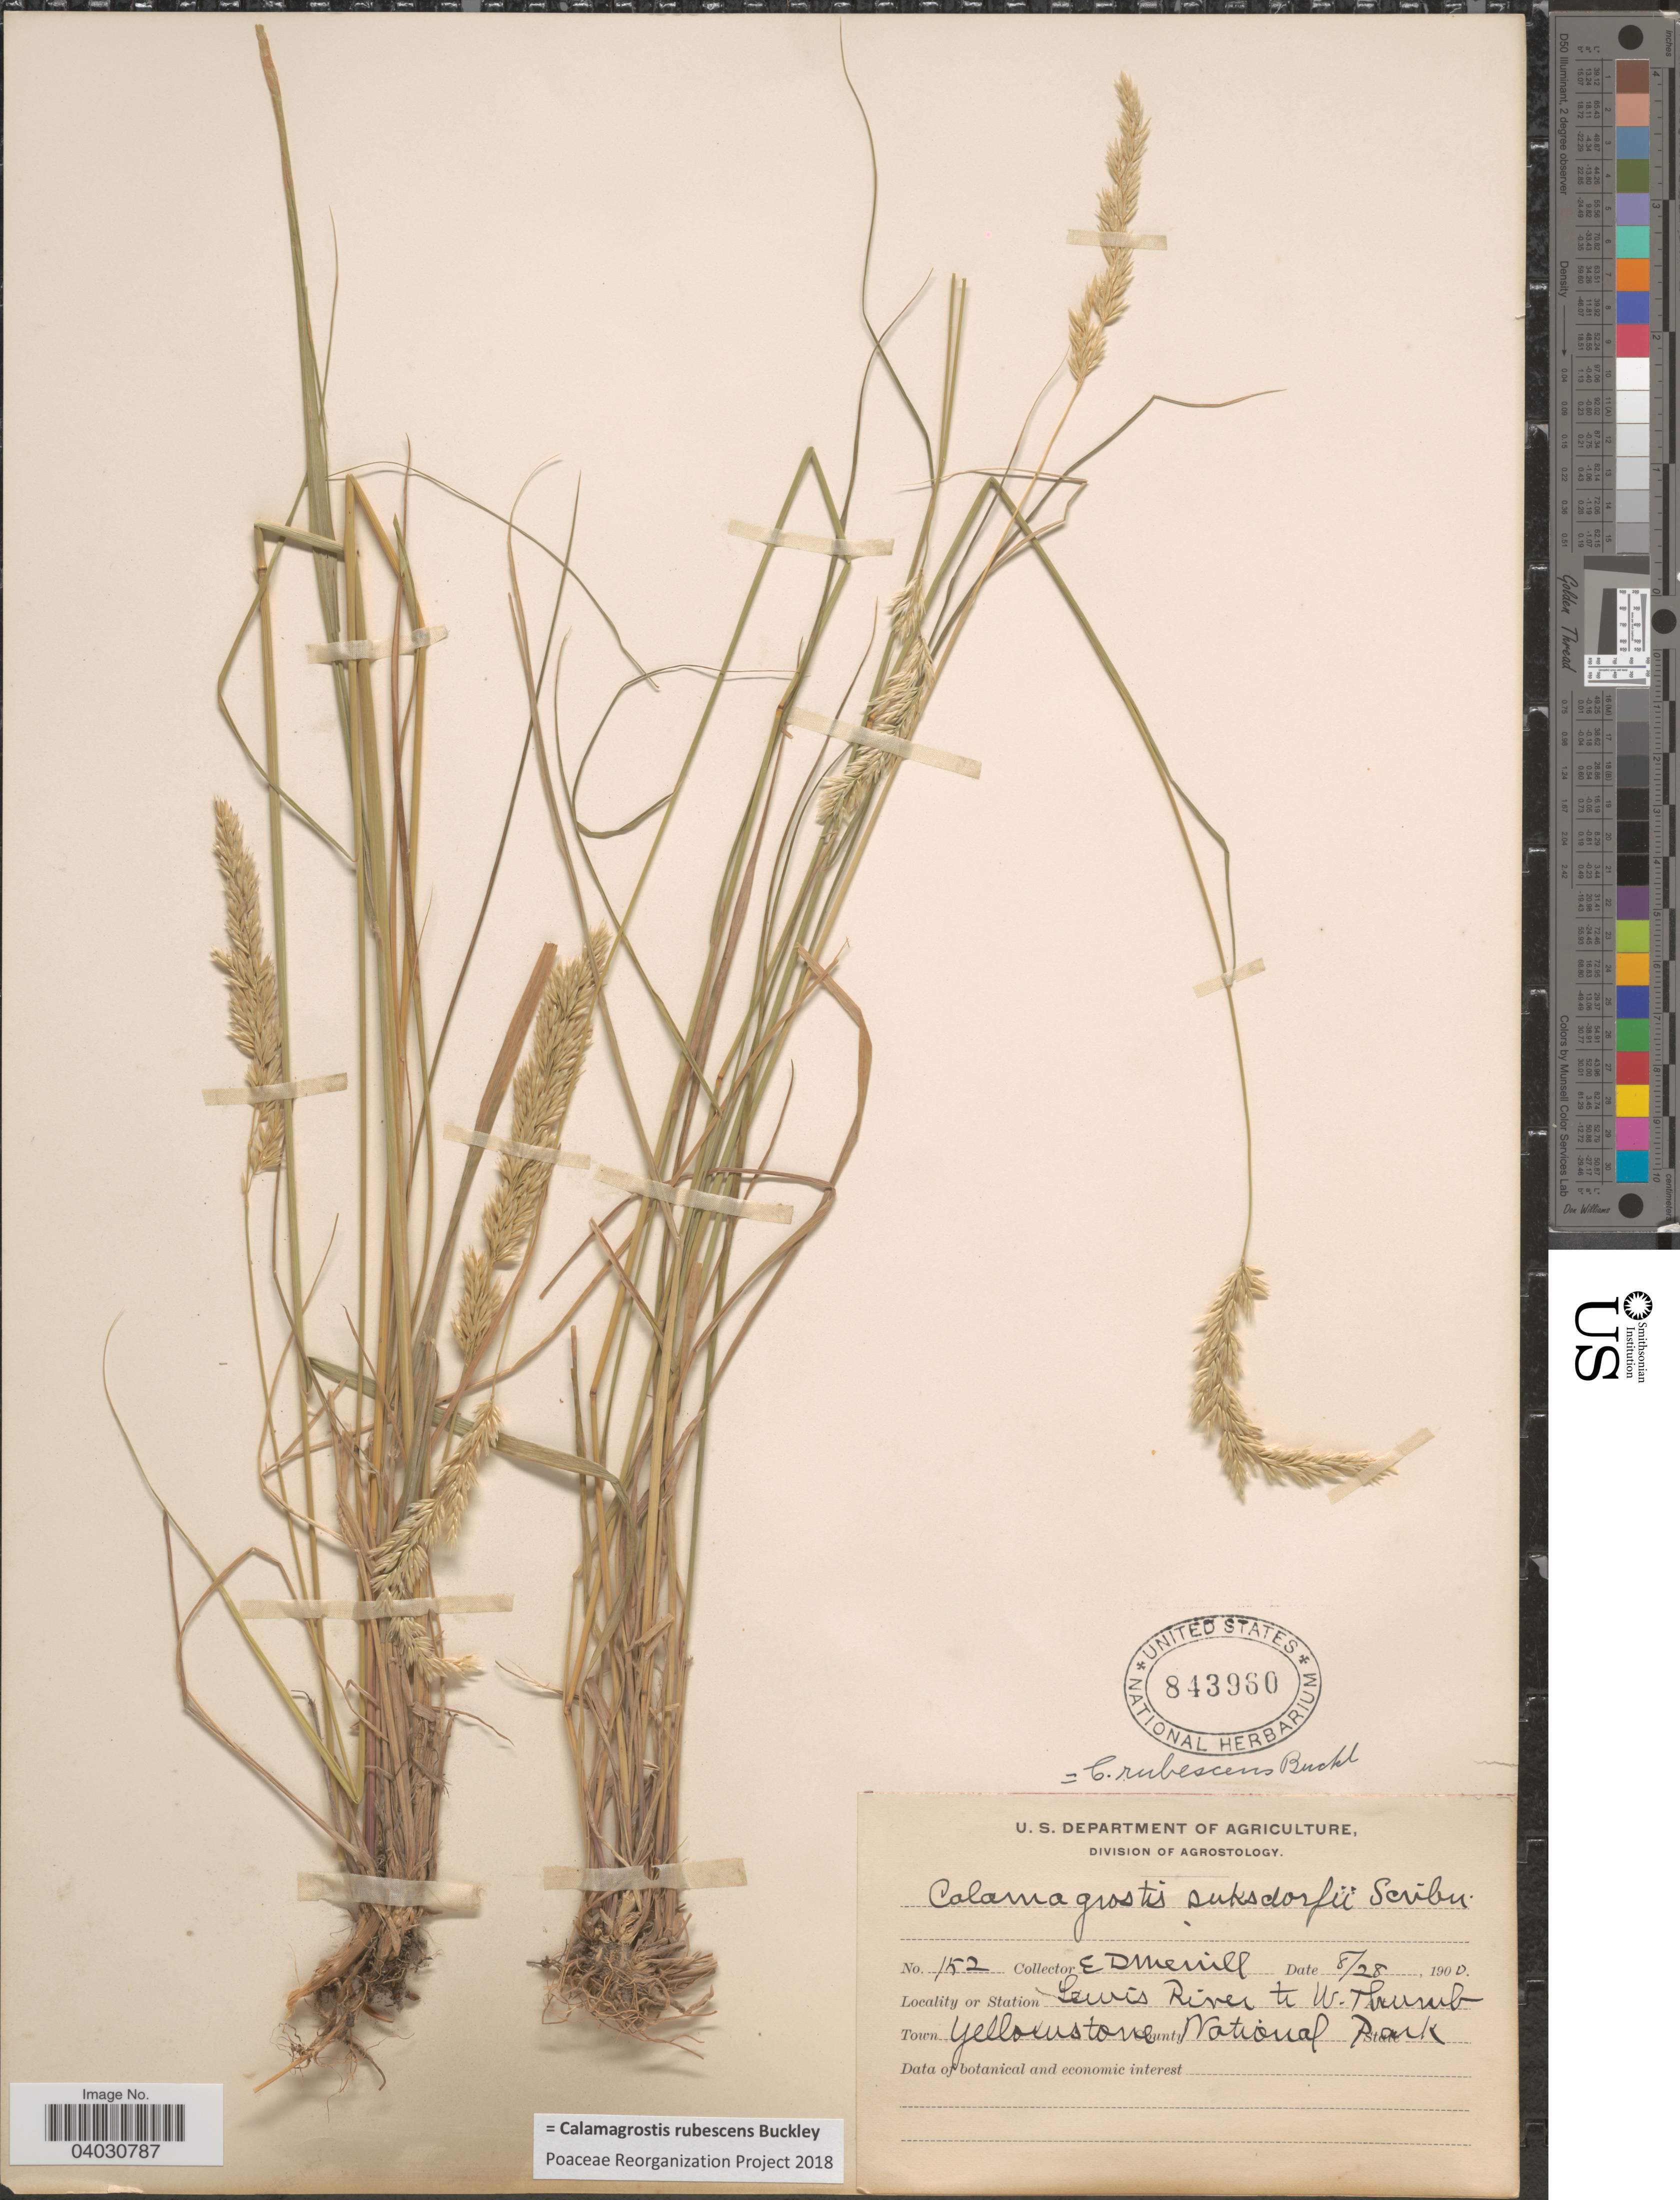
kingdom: Plantae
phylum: Tracheophyta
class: Liliopsida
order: Poales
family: Poaceae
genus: Calamagrostis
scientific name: Calamagrostis rubescens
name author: Buckley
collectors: E. D. Merrill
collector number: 152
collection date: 1900-08-28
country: United States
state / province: Wyoming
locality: Station Lewis River to W. Thumb. Town Yellowstone National Park.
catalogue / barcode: US 843960